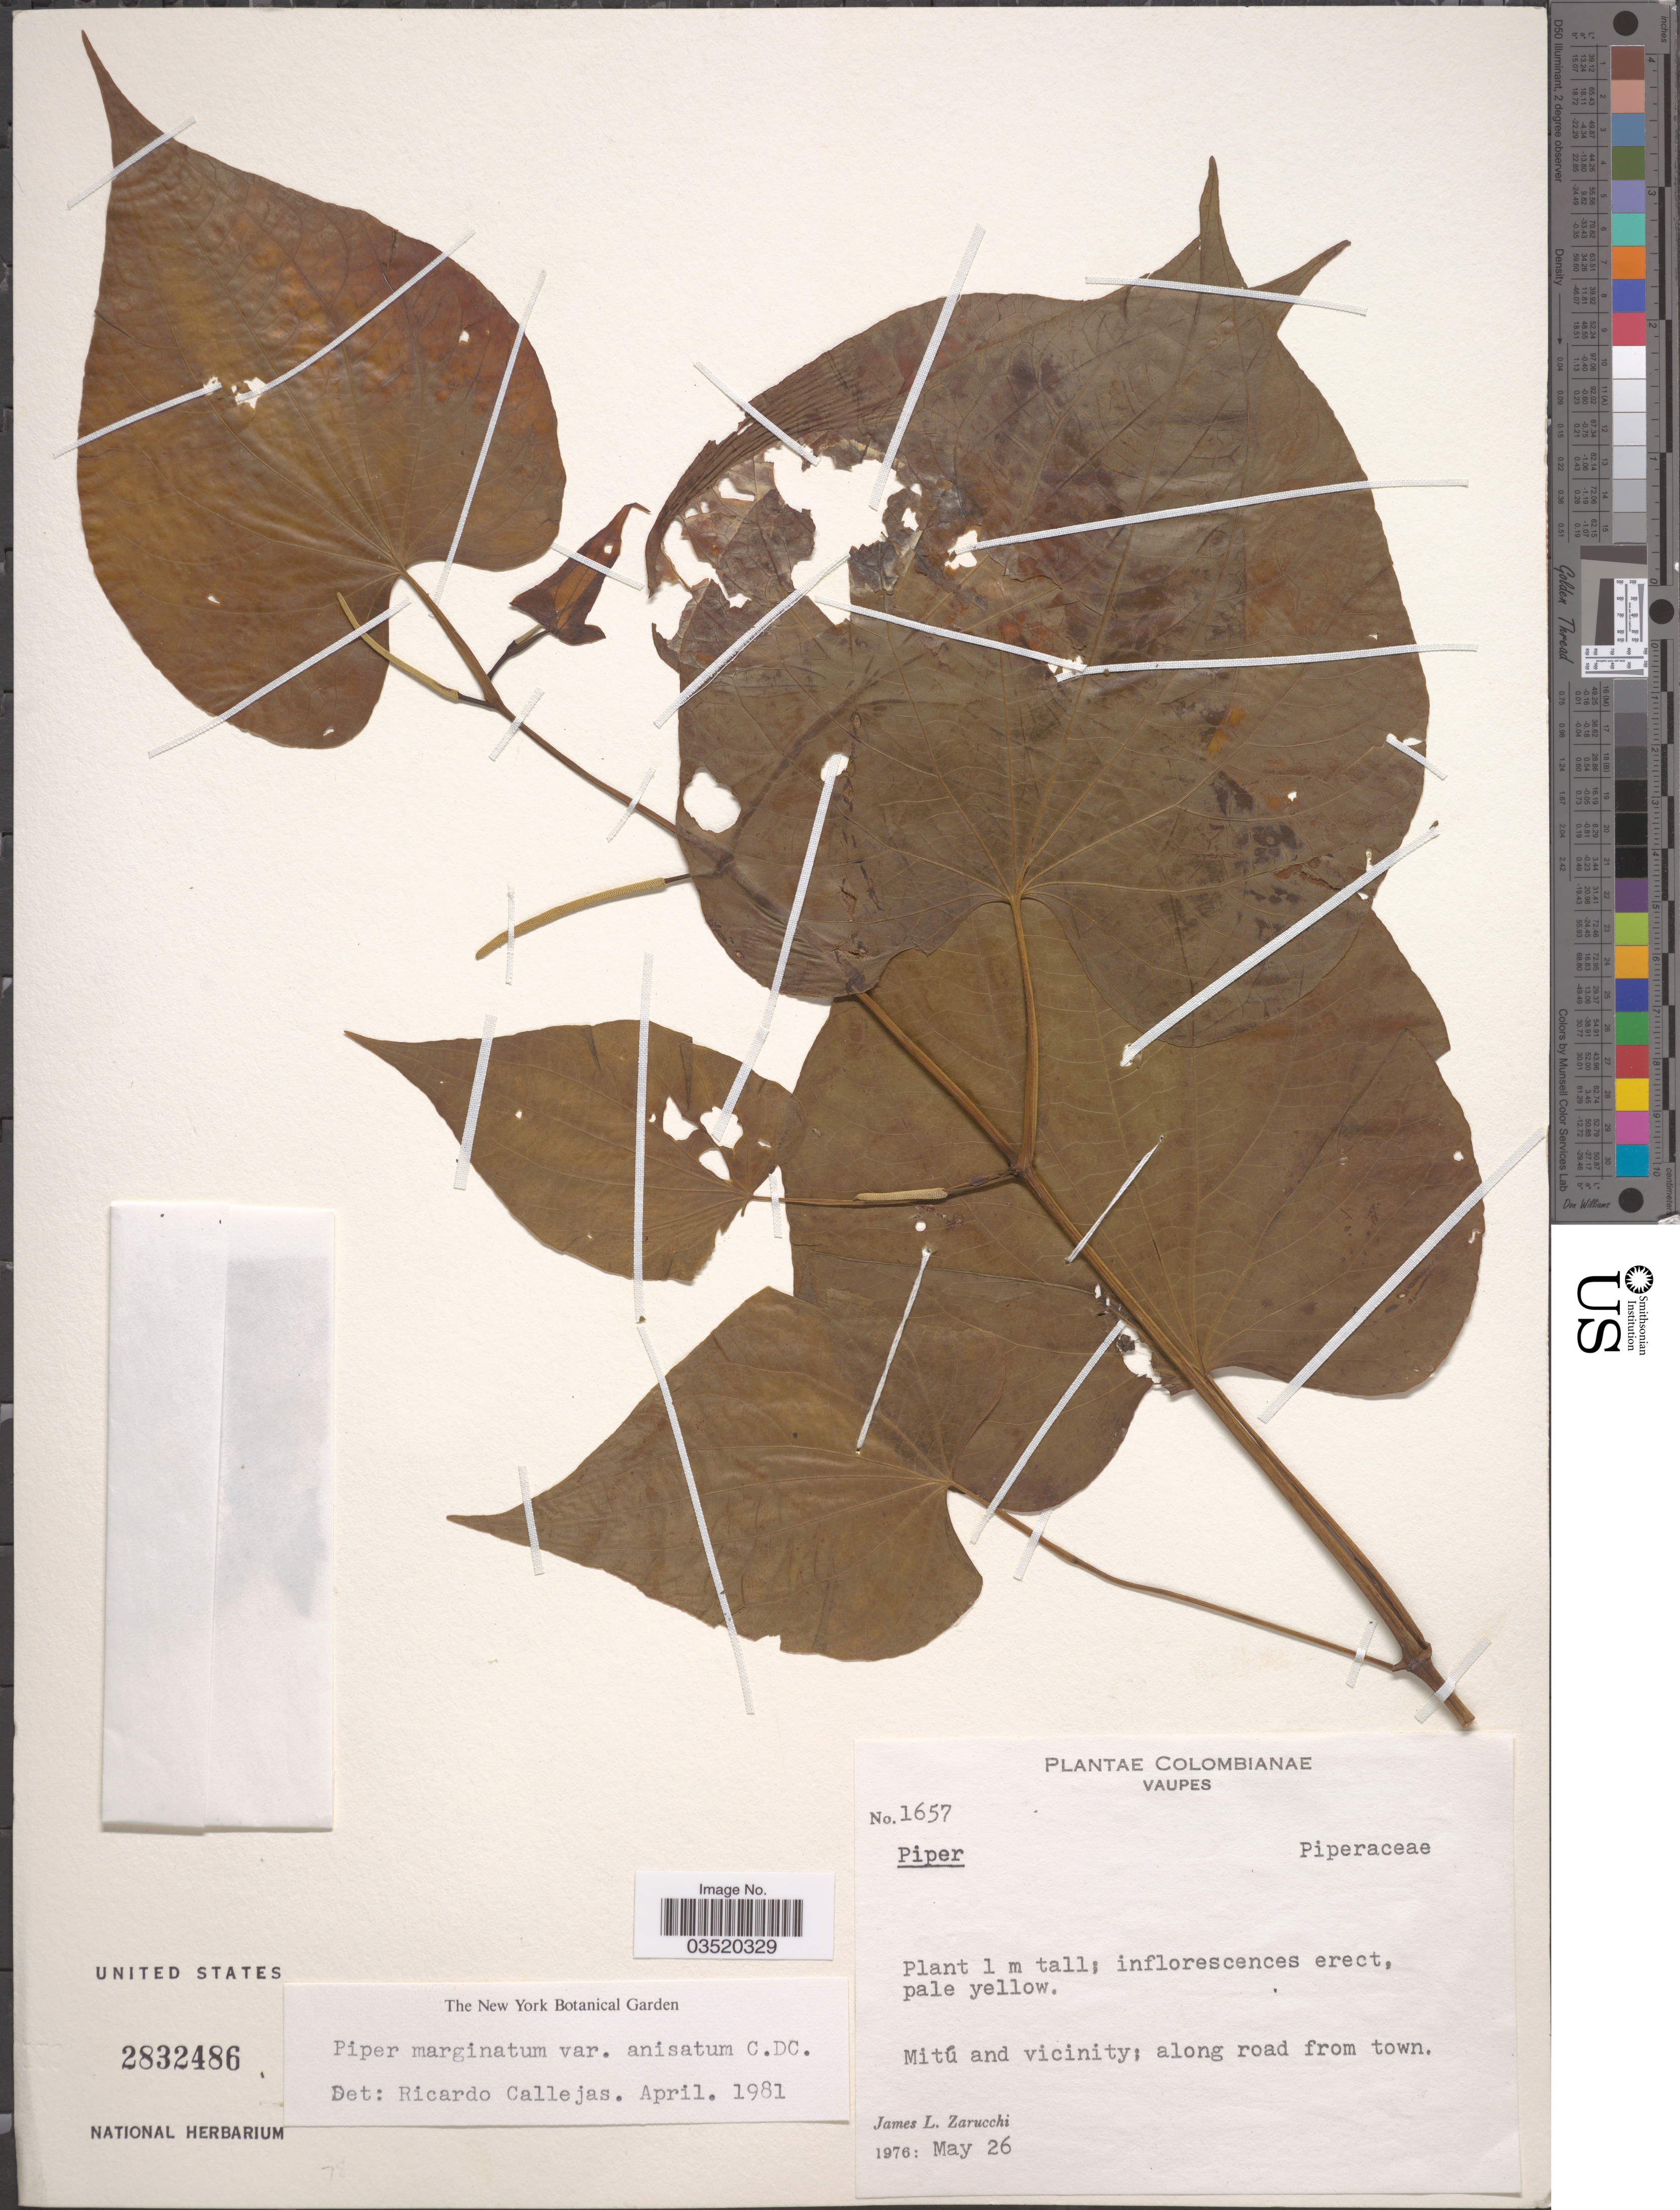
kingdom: Plantae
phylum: Tracheophyta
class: Magnoliopsida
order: Piperales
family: Piperaceae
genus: Piper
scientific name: Piper marginatum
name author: Jacq.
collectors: J. L. Zarucchi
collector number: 1657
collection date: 1976-05-26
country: Colombia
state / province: Vaupés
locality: Mitú and vicinity; along road from town.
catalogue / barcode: US 2832486